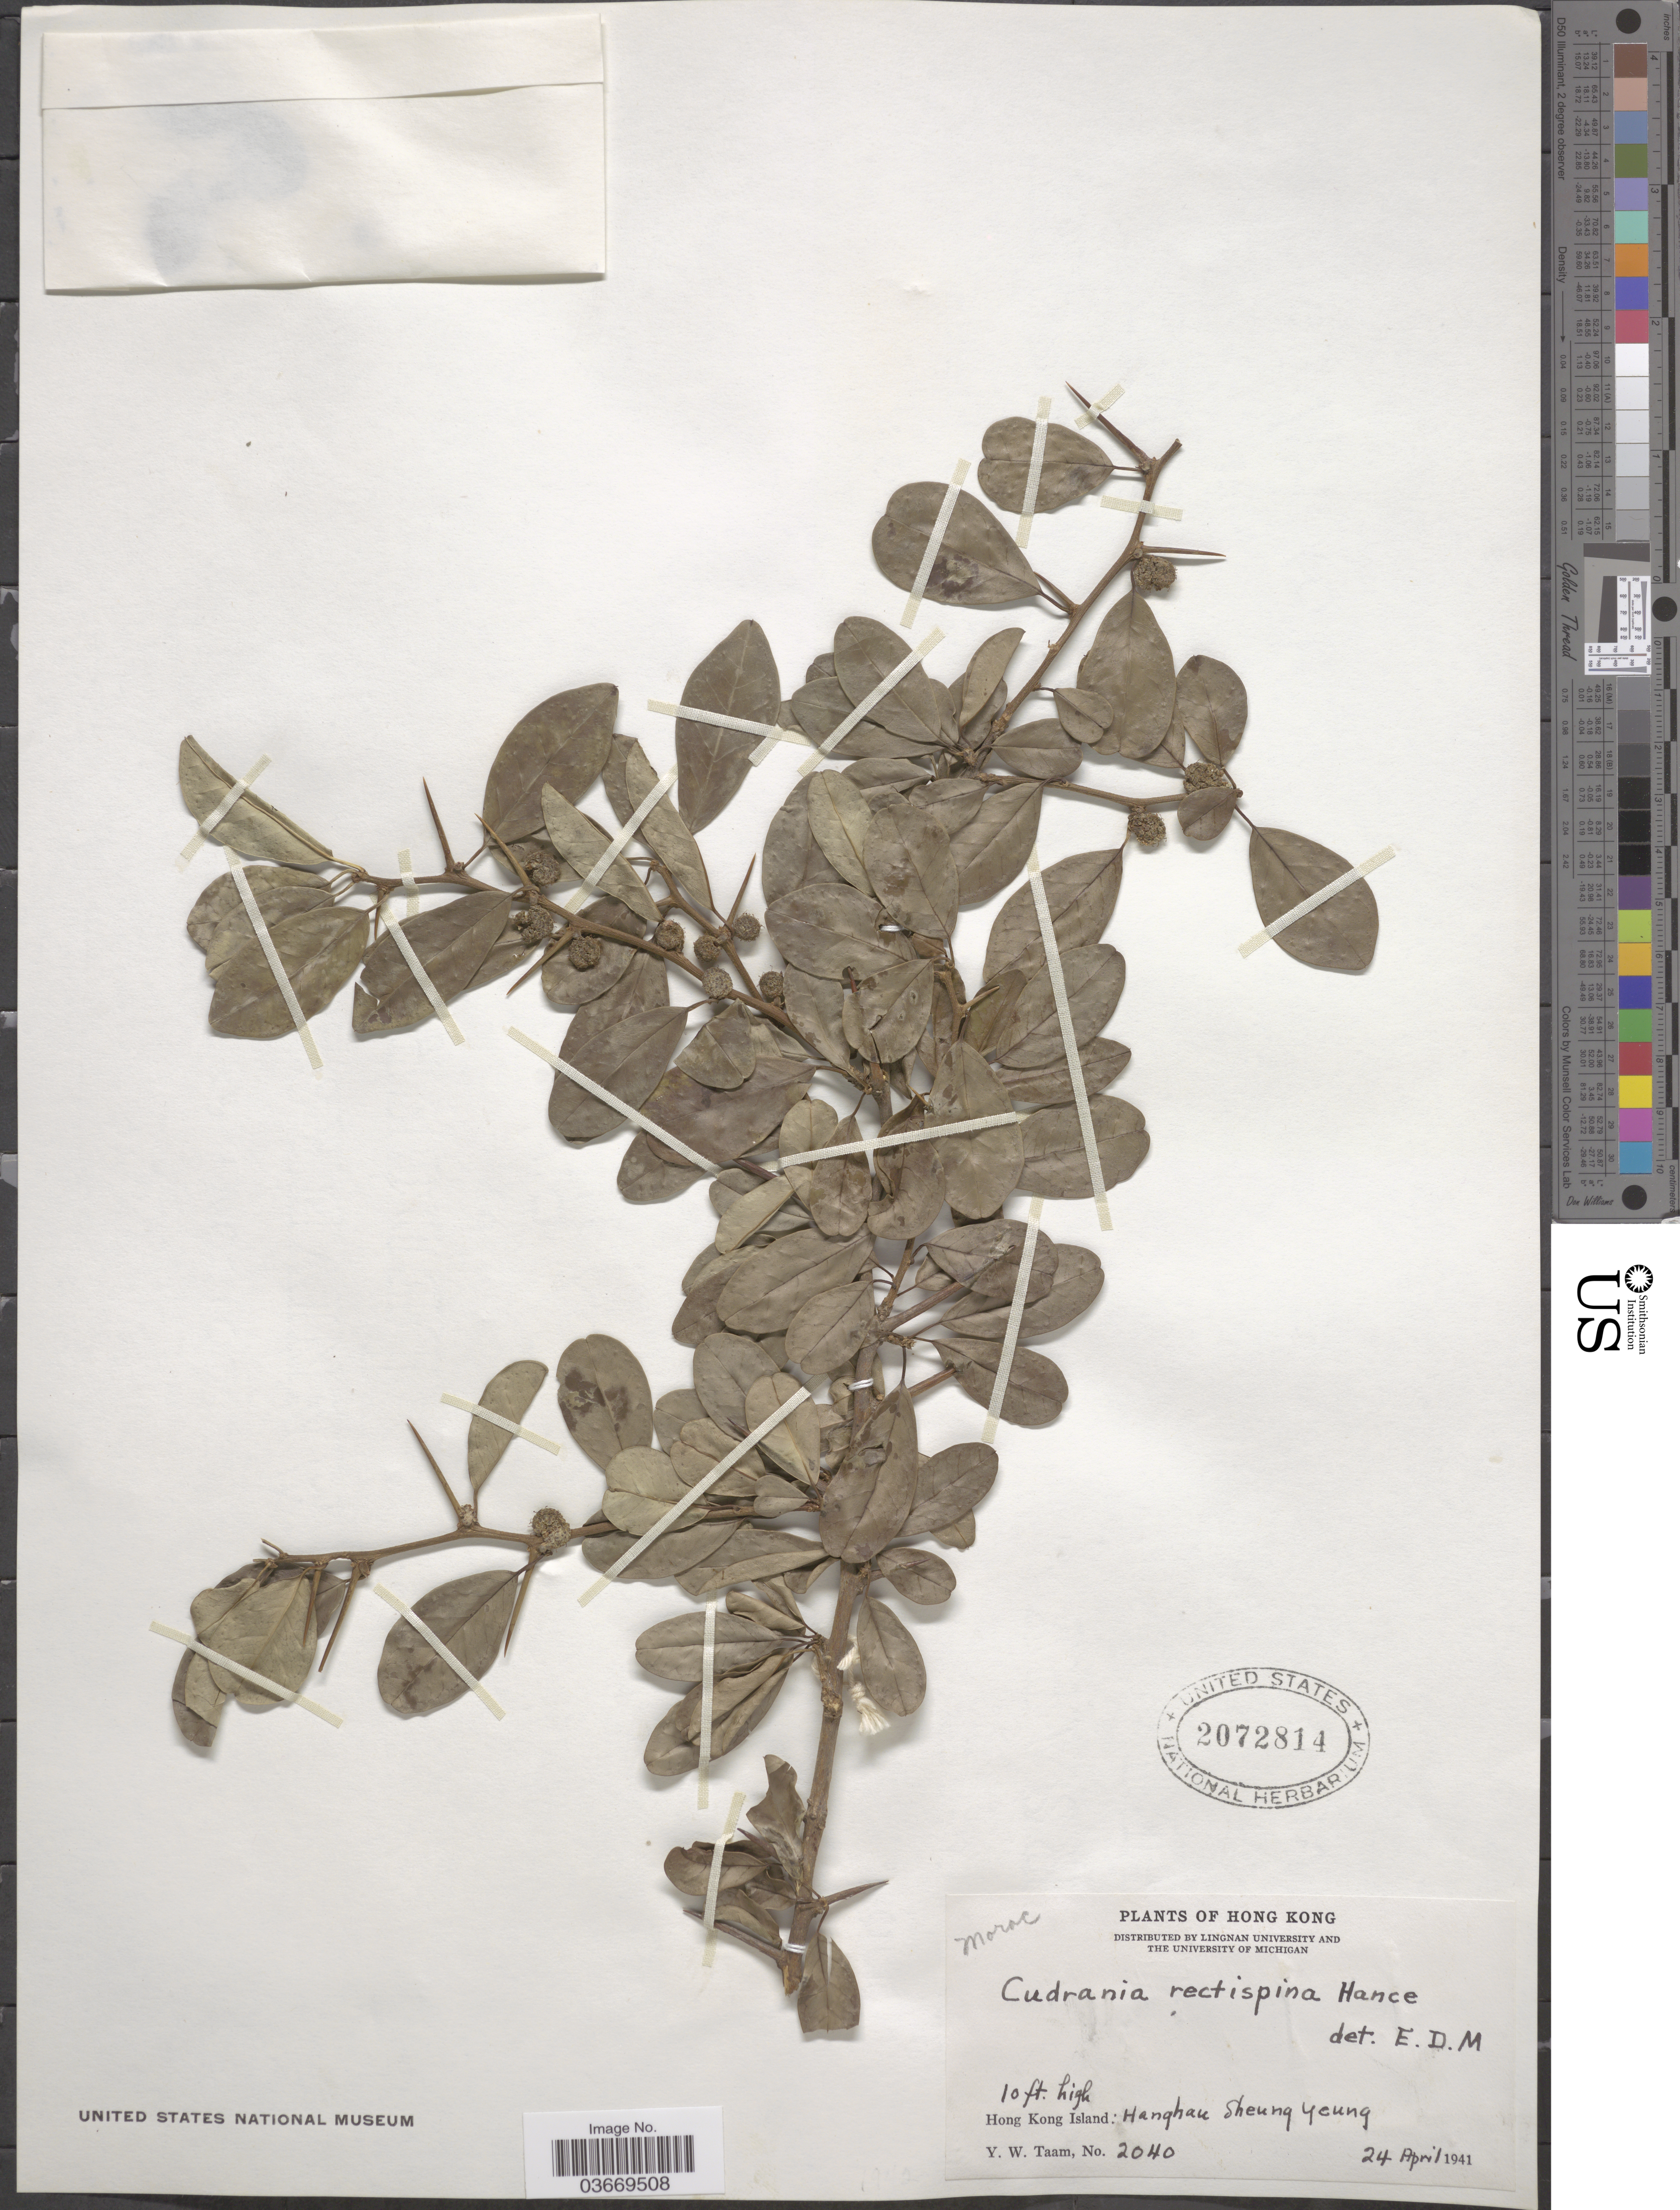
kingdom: Plantae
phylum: Tracheophyta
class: Magnoliopsida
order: Rosales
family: Moraceae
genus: Maclura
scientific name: Maclura cochinchinensis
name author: (Lour.) Corner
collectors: Y. W. Taam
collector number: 2040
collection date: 1941-04-24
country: China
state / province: Hong Kong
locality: Hong Kong Island: Hanghau Sheung Yeung.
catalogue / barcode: US 2072814